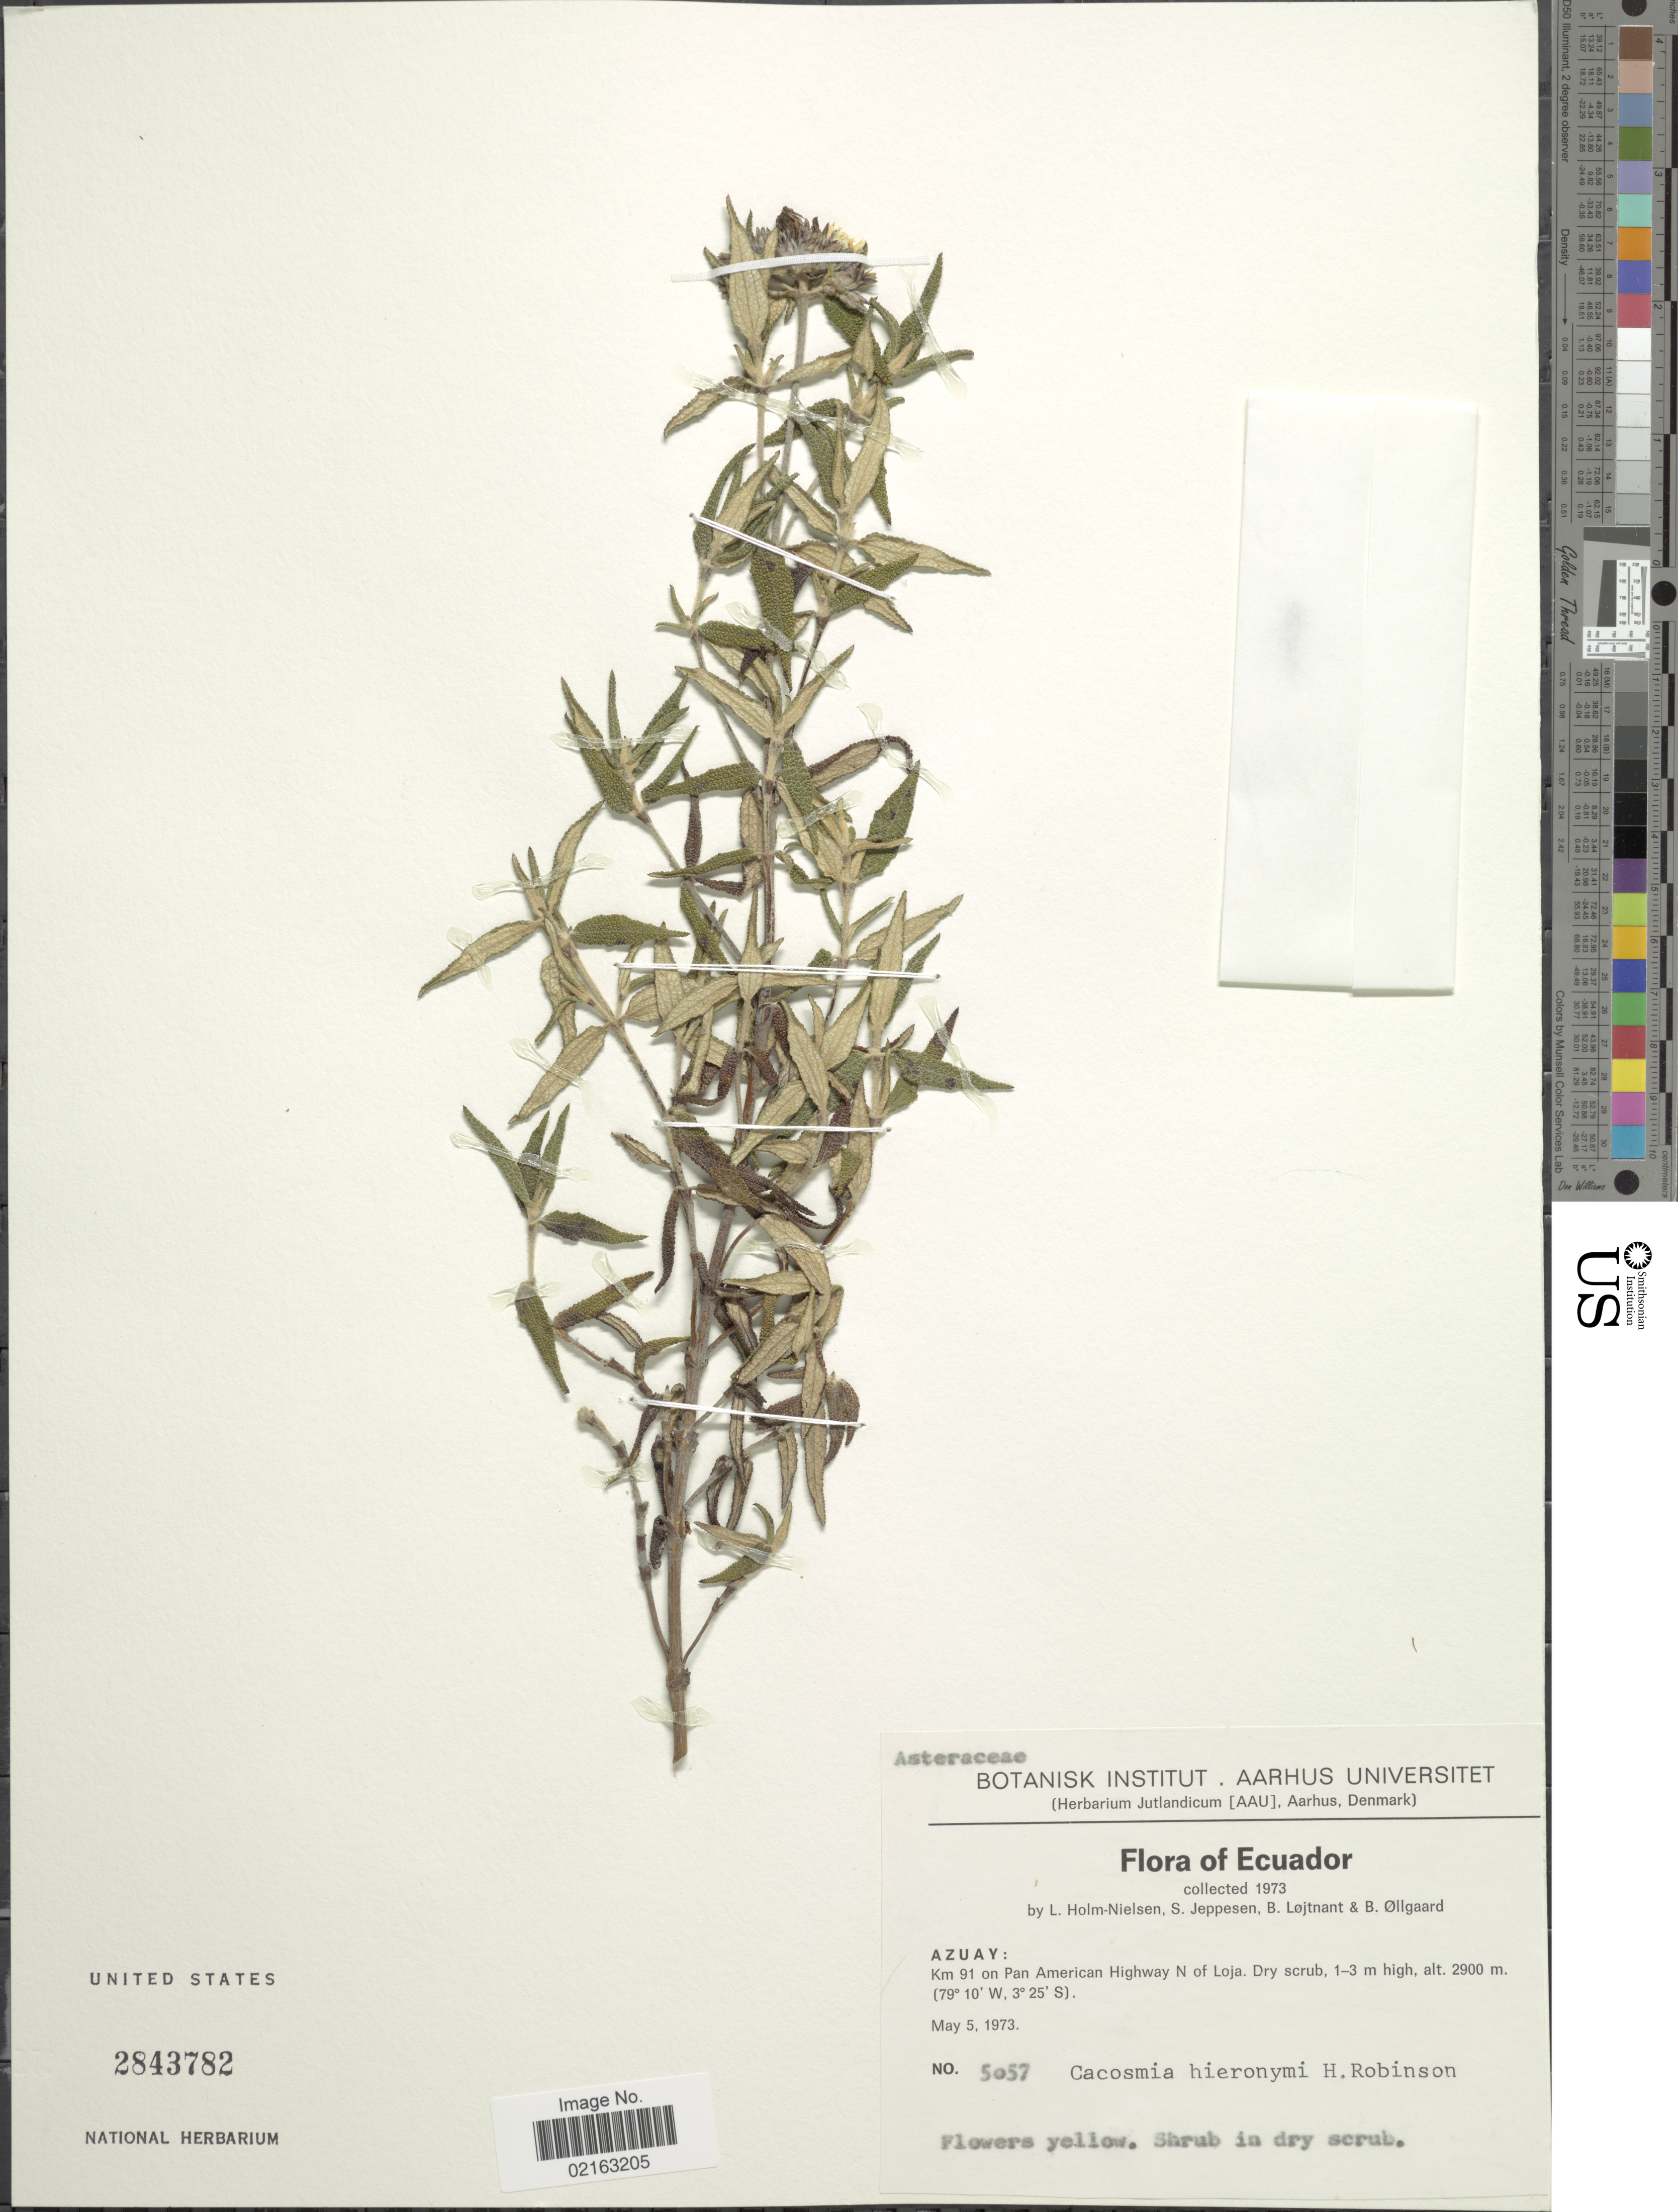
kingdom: Plantae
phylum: Tracheophyta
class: Magnoliopsida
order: Asterales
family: Asteraceae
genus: Cacosmia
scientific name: Cacosmia hieronymi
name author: H. Rob.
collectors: L. B. Holm-Nielsen, S. Jeppesen, B. Löjtnant & B. Øllgaard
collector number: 5057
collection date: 1973-05-05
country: Ecuador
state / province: Azuay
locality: Azuay: Km 91 on Pan American Highway N of Loja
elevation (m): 2900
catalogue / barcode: US 2843782